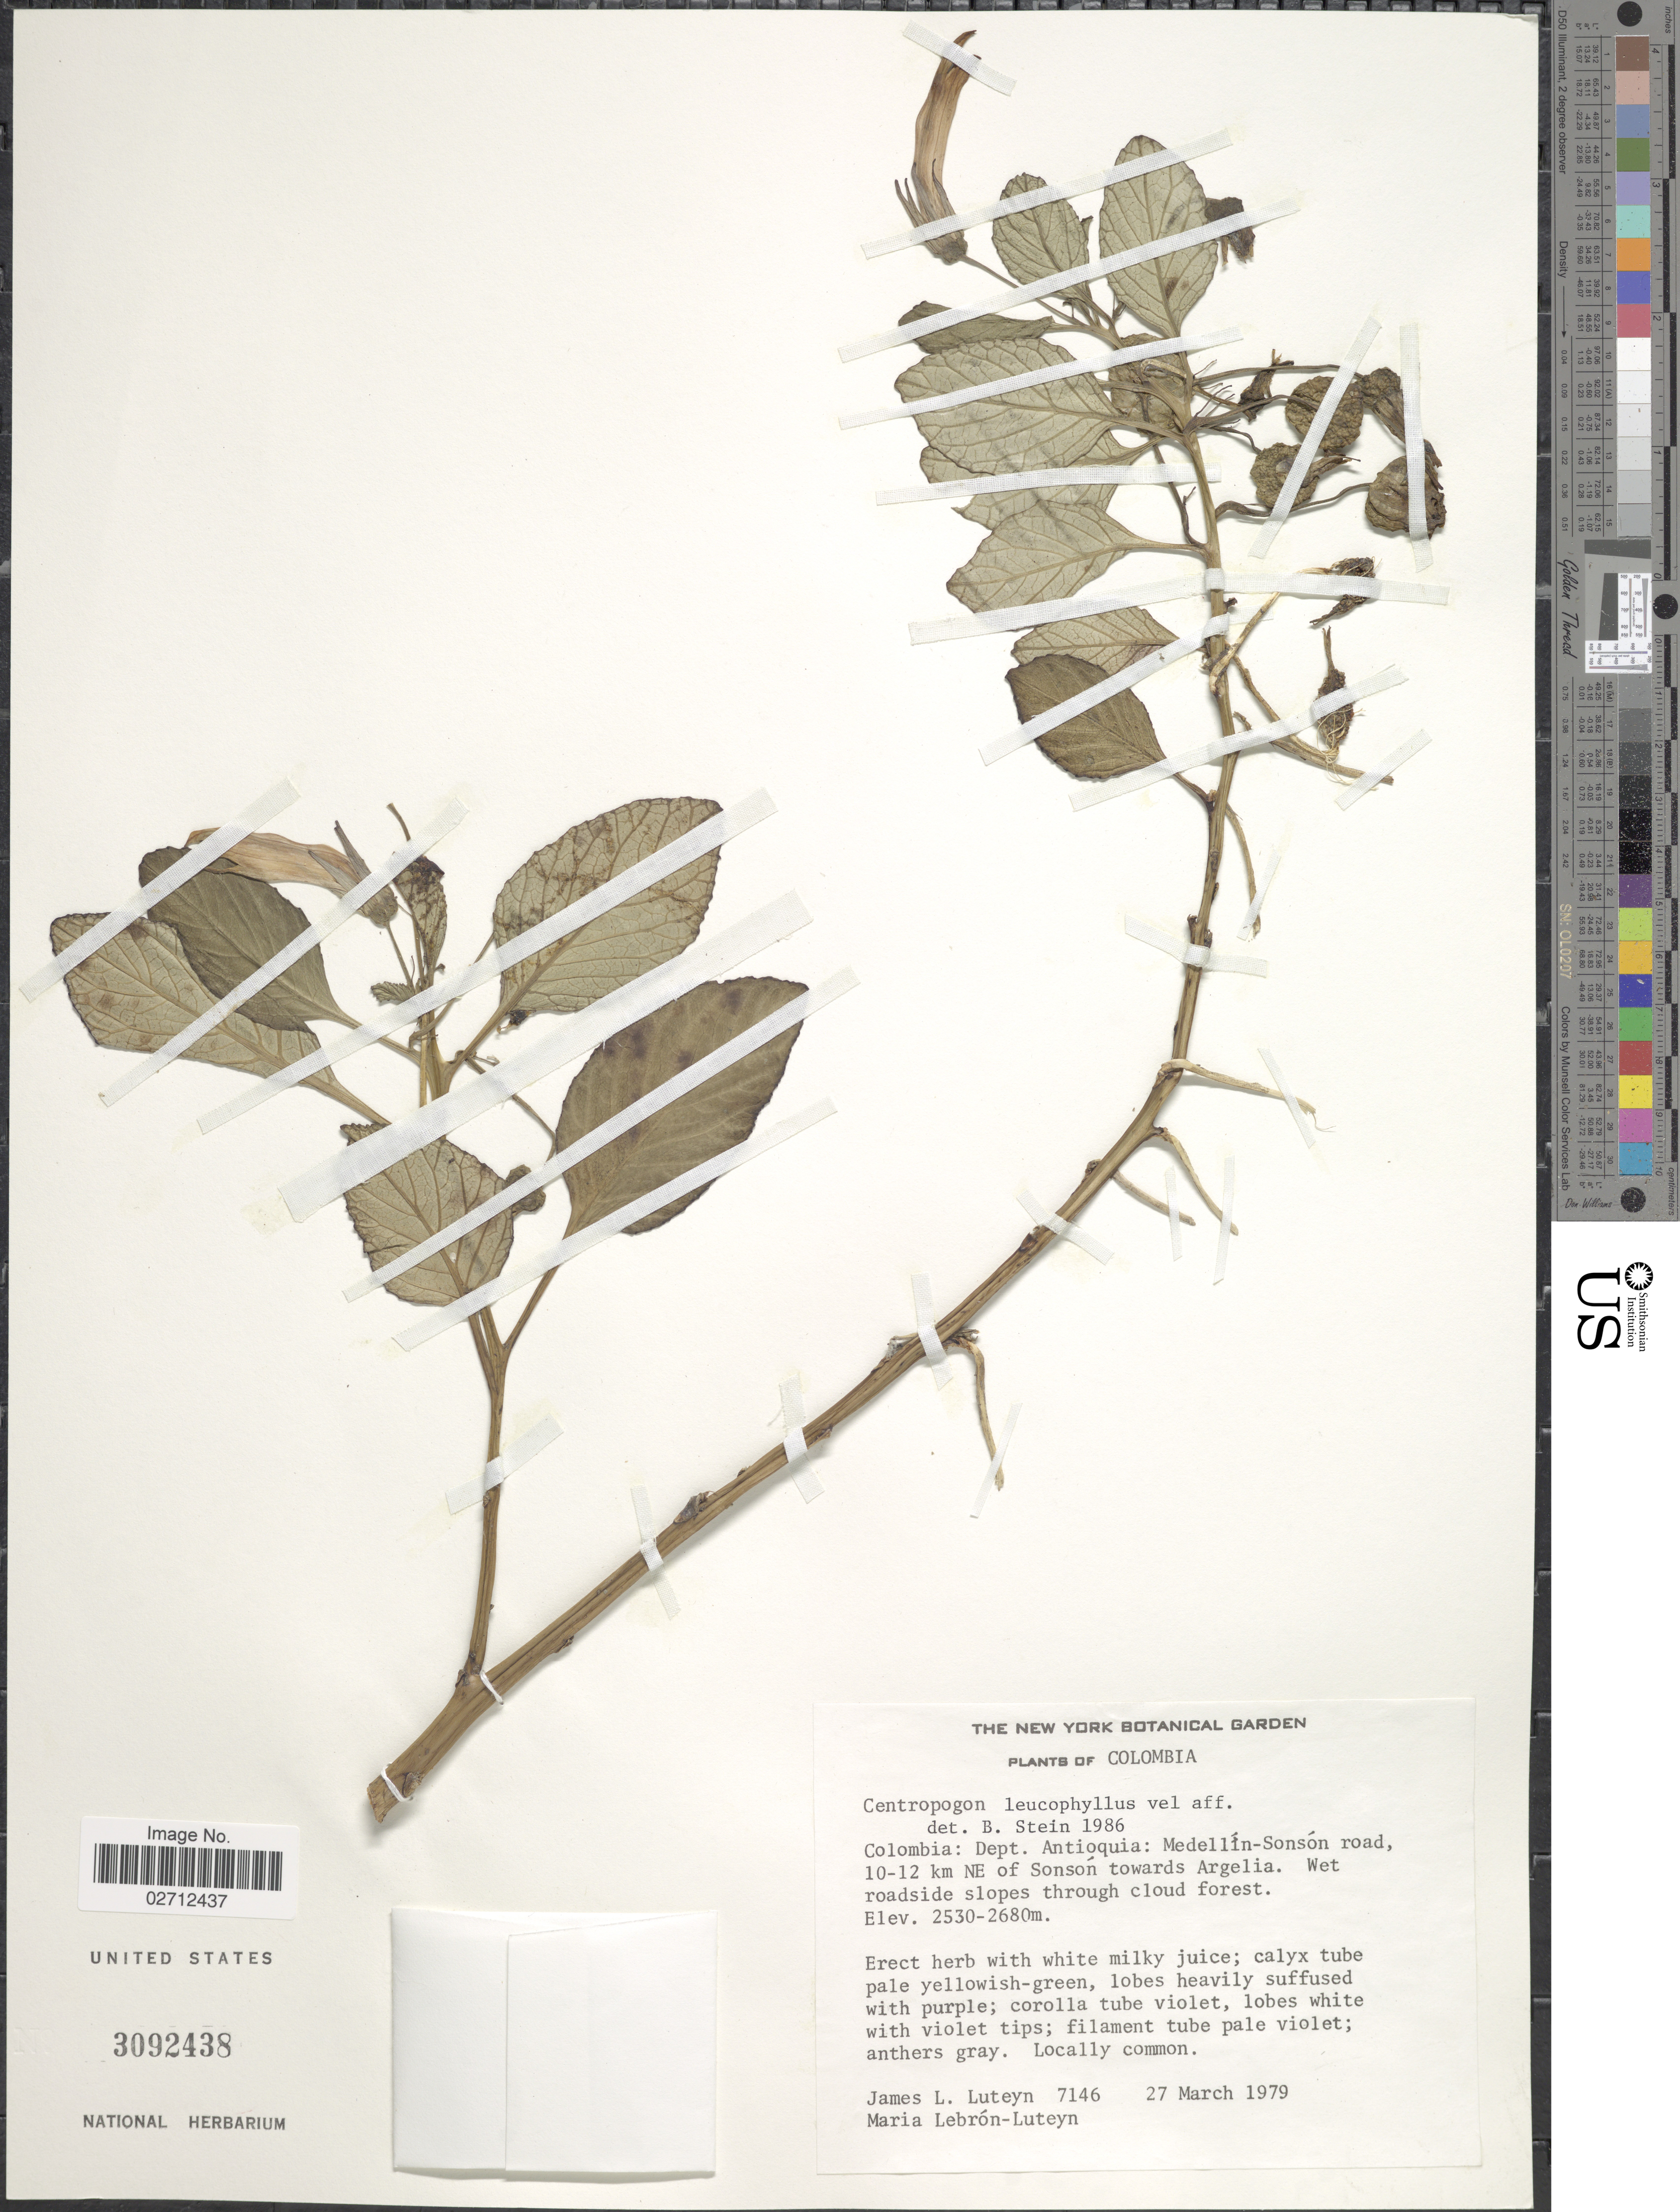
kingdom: Plantae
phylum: Tracheophyta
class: Magnoliopsida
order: Asterales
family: Campanulaceae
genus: Centropogon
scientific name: Centropogon leucophyllus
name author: Gleason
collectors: J. L. Luteyn & M. L. Lebrón-Luteyn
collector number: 7146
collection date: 1979-03-27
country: Colombia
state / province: Antioquia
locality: Dept. Antioquia: Medellín-Sonsón road, 10-12 km NE of Sonsón towards Argelia. Wet roadside slopes through cloud forest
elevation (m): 2530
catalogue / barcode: US 3092438